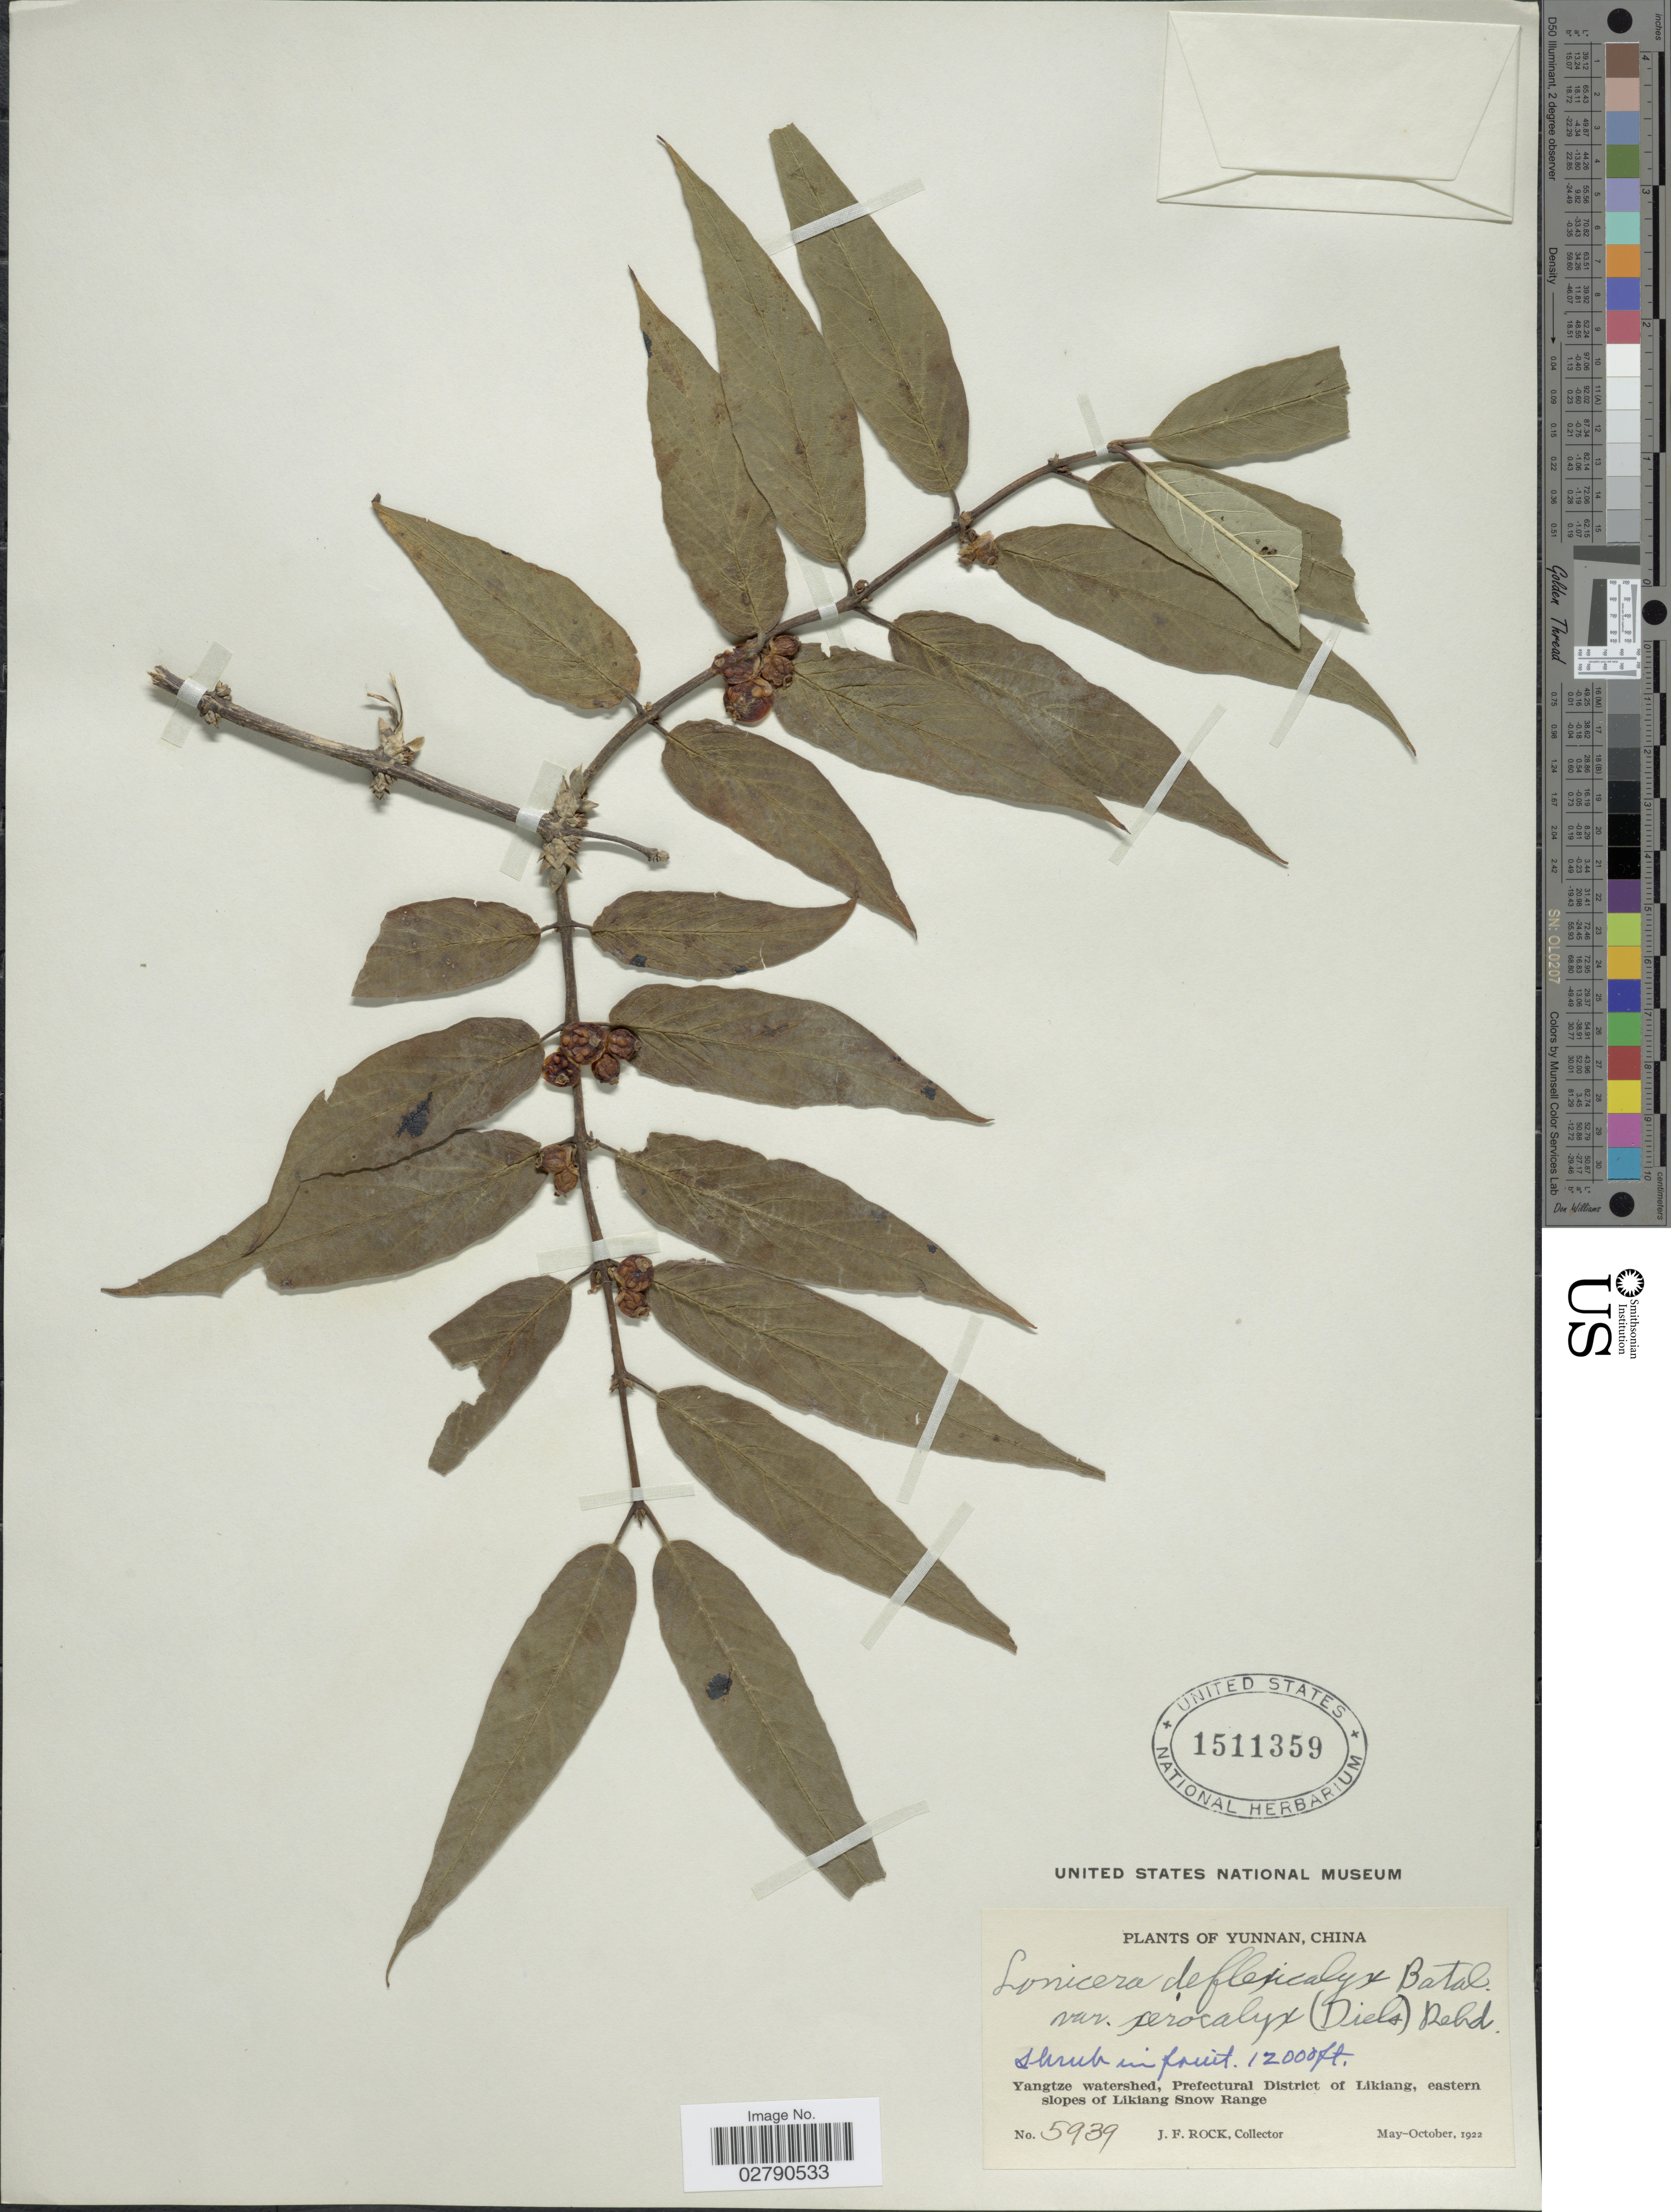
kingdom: Plantae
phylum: Tracheophyta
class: Magnoliopsida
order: Dipsacales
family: Caprifoliaceae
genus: Lonicera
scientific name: Lonicera deflexicalyx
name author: Batalin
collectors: J. Rock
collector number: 5939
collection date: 1922-05/1922-10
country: China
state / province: Yunnan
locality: Yangtze watershed, Prefectural District of Likiang, eastern slopes of Likiang Snow Range.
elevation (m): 3658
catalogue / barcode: US 1511359